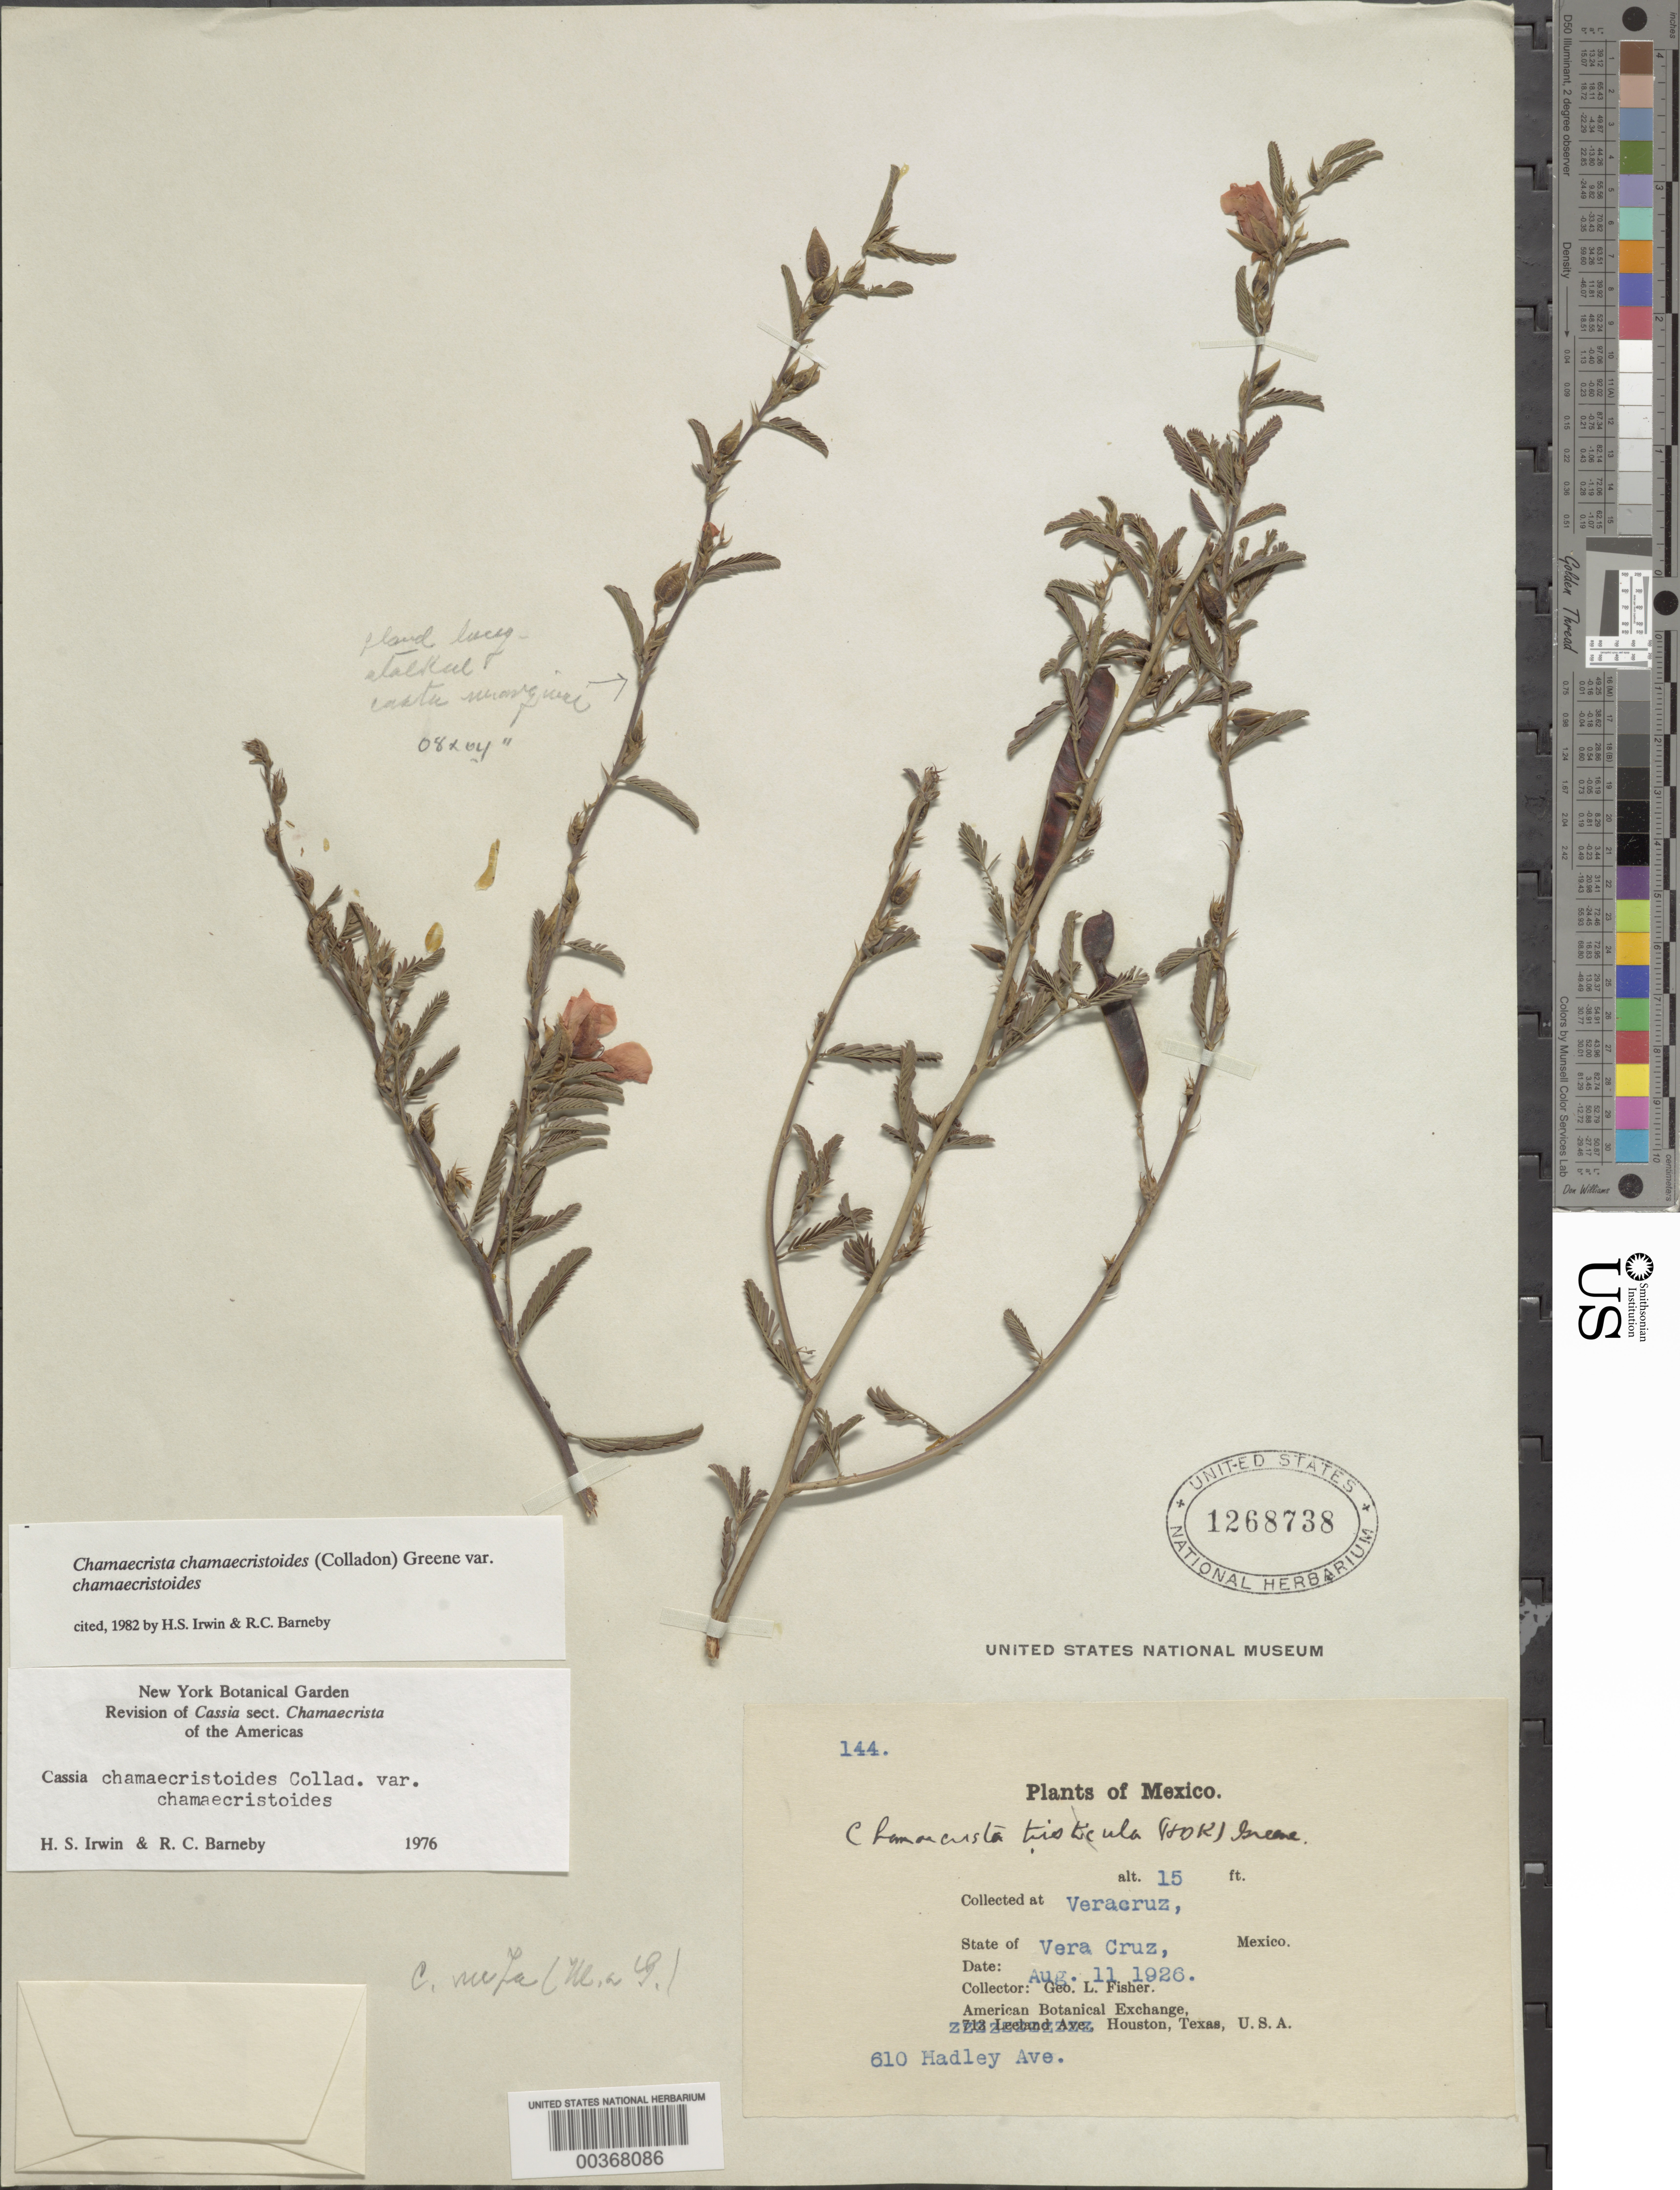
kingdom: Plantae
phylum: Tracheophyta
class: Magnoliopsida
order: Fabales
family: Fabaceae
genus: Chamaecrista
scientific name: Chamaecrista chamaecristoides var. chamaecristoides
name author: (Collad.) Greene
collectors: G. L. Fisher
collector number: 144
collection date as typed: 11 Aug 1926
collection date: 1926-08-11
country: Mexico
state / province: Veracruz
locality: Veracruz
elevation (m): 5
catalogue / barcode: US 1268738